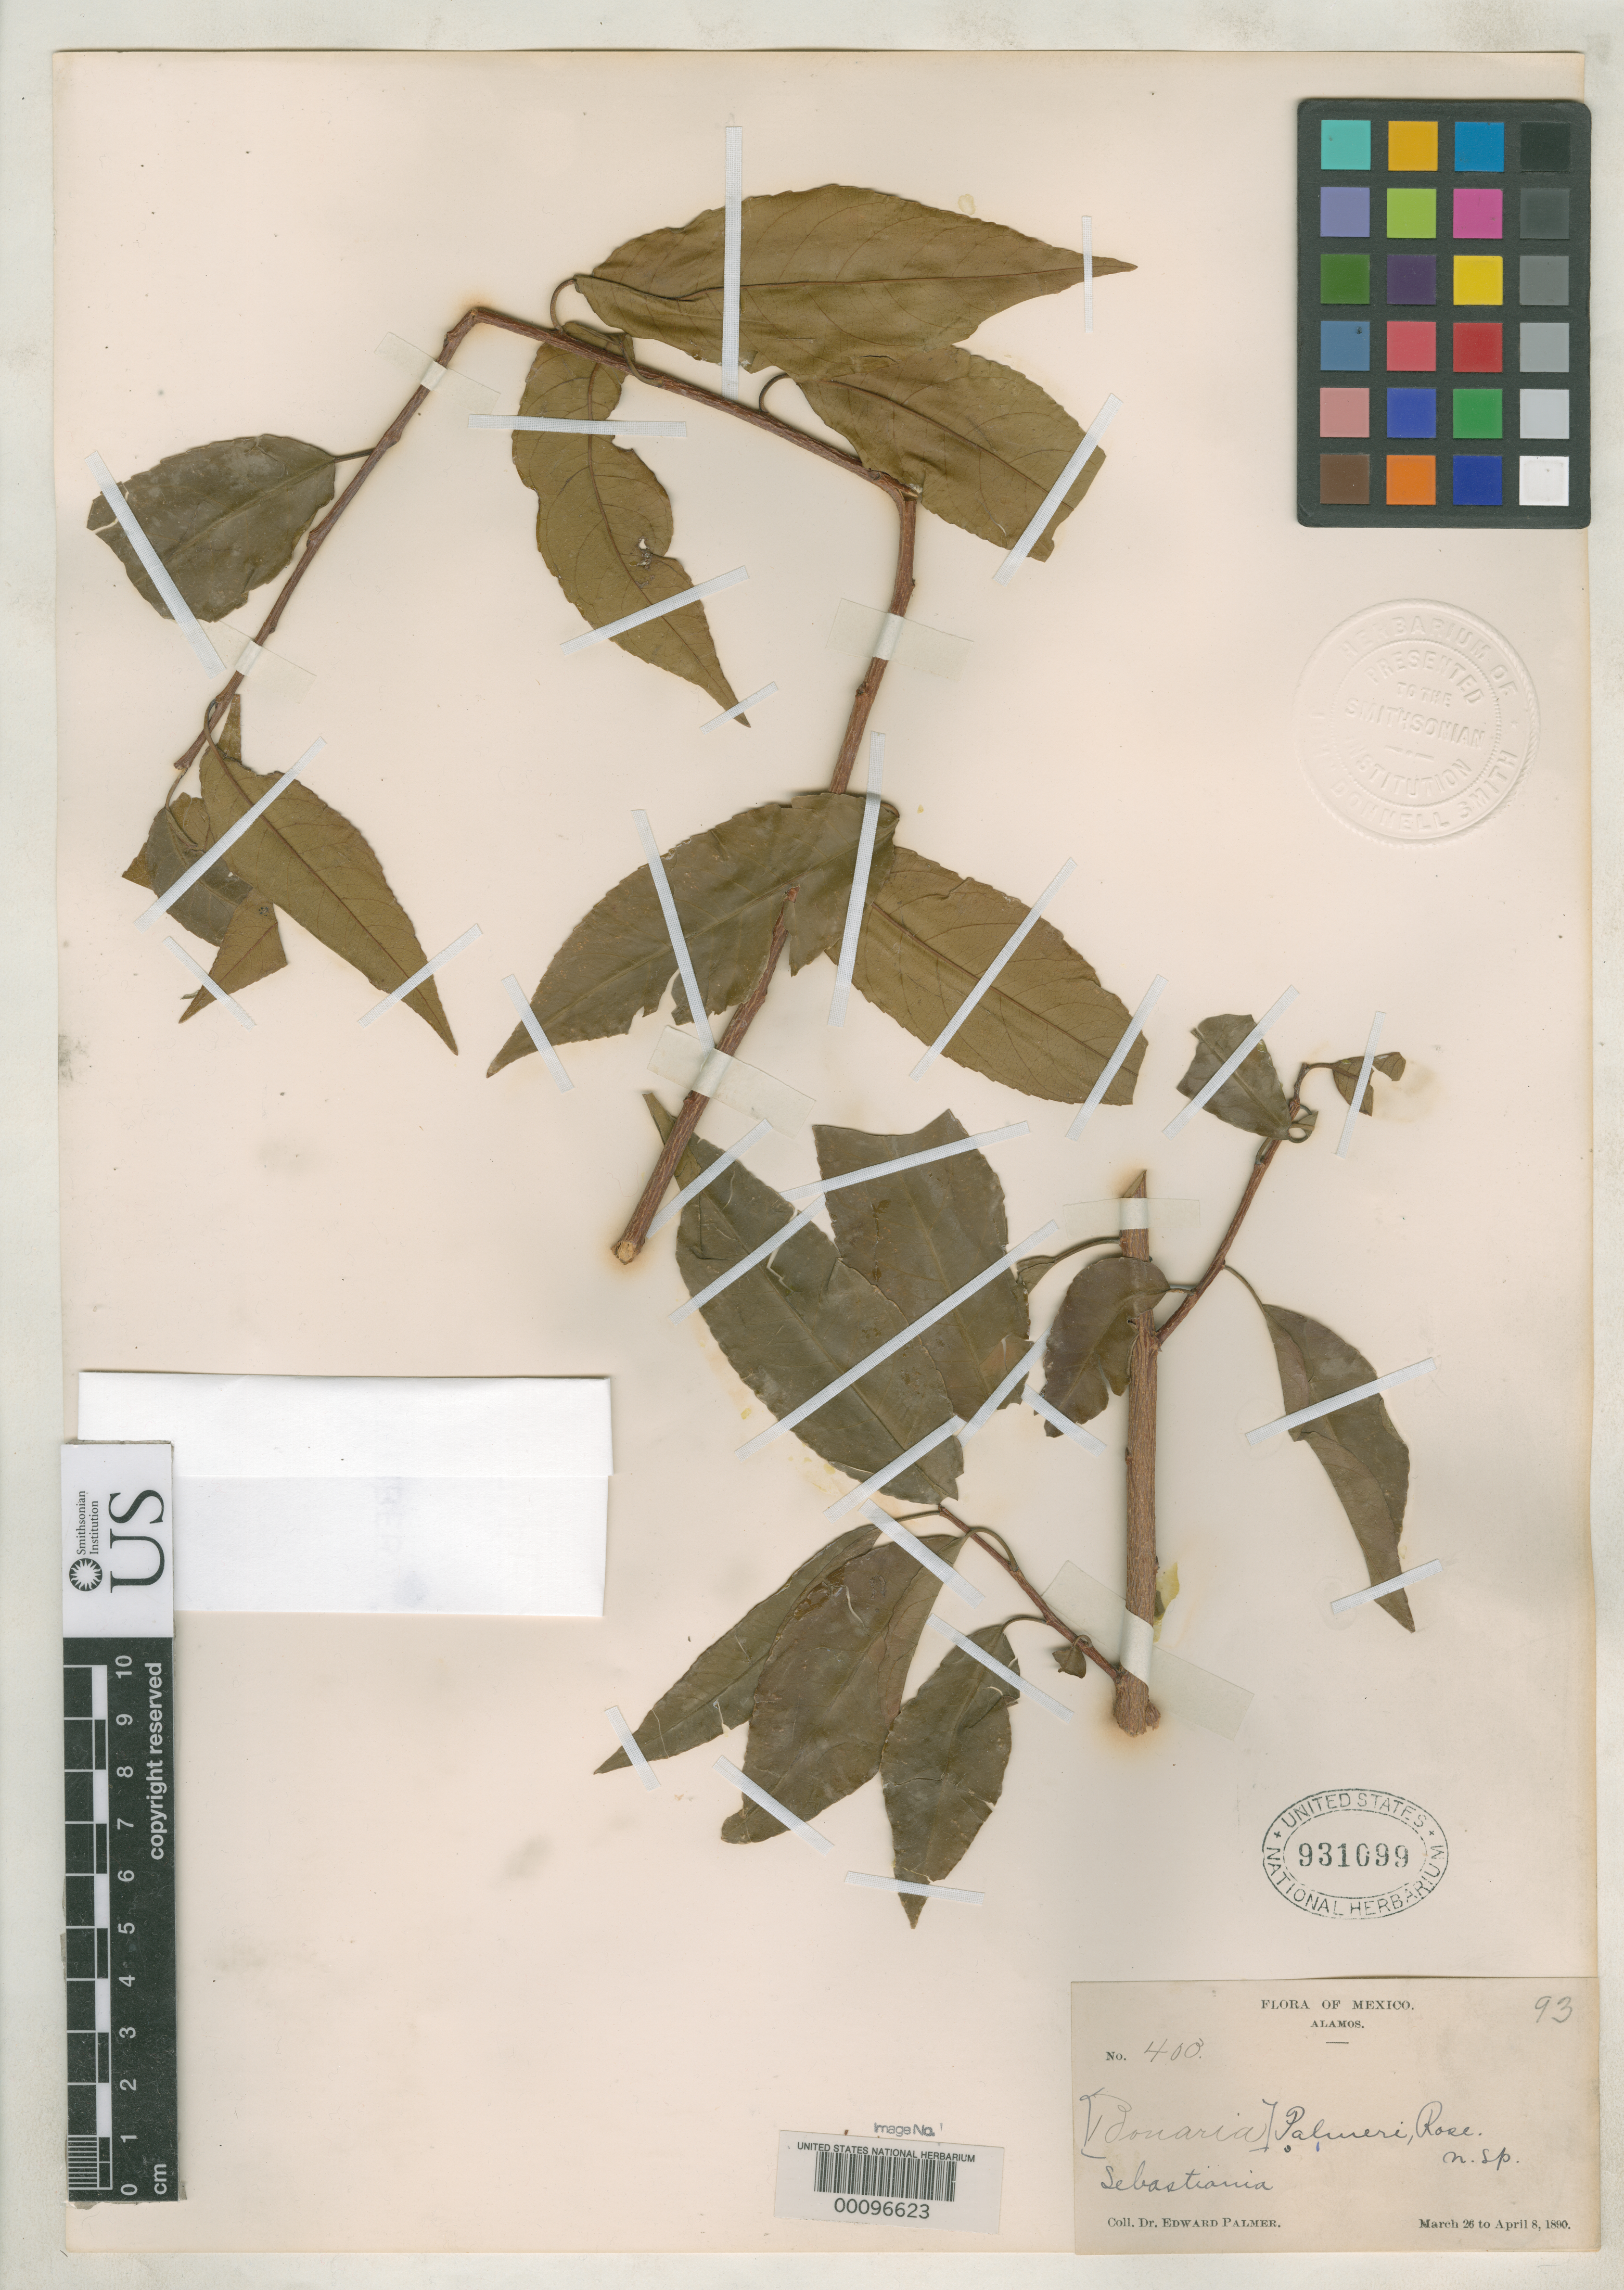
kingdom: Plantae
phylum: Tracheophyta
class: Magnoliopsida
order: Malpighiales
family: Euphorbiaceae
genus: Sebastiania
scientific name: Sebastiania palmeri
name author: Rose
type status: Isosyntype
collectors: E. Palmer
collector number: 403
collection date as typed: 26 Apr 1890 to 08 Apr 1890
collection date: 1890-04-08/1890-04-26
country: Mexico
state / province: Sonora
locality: Alamos.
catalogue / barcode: US 931099